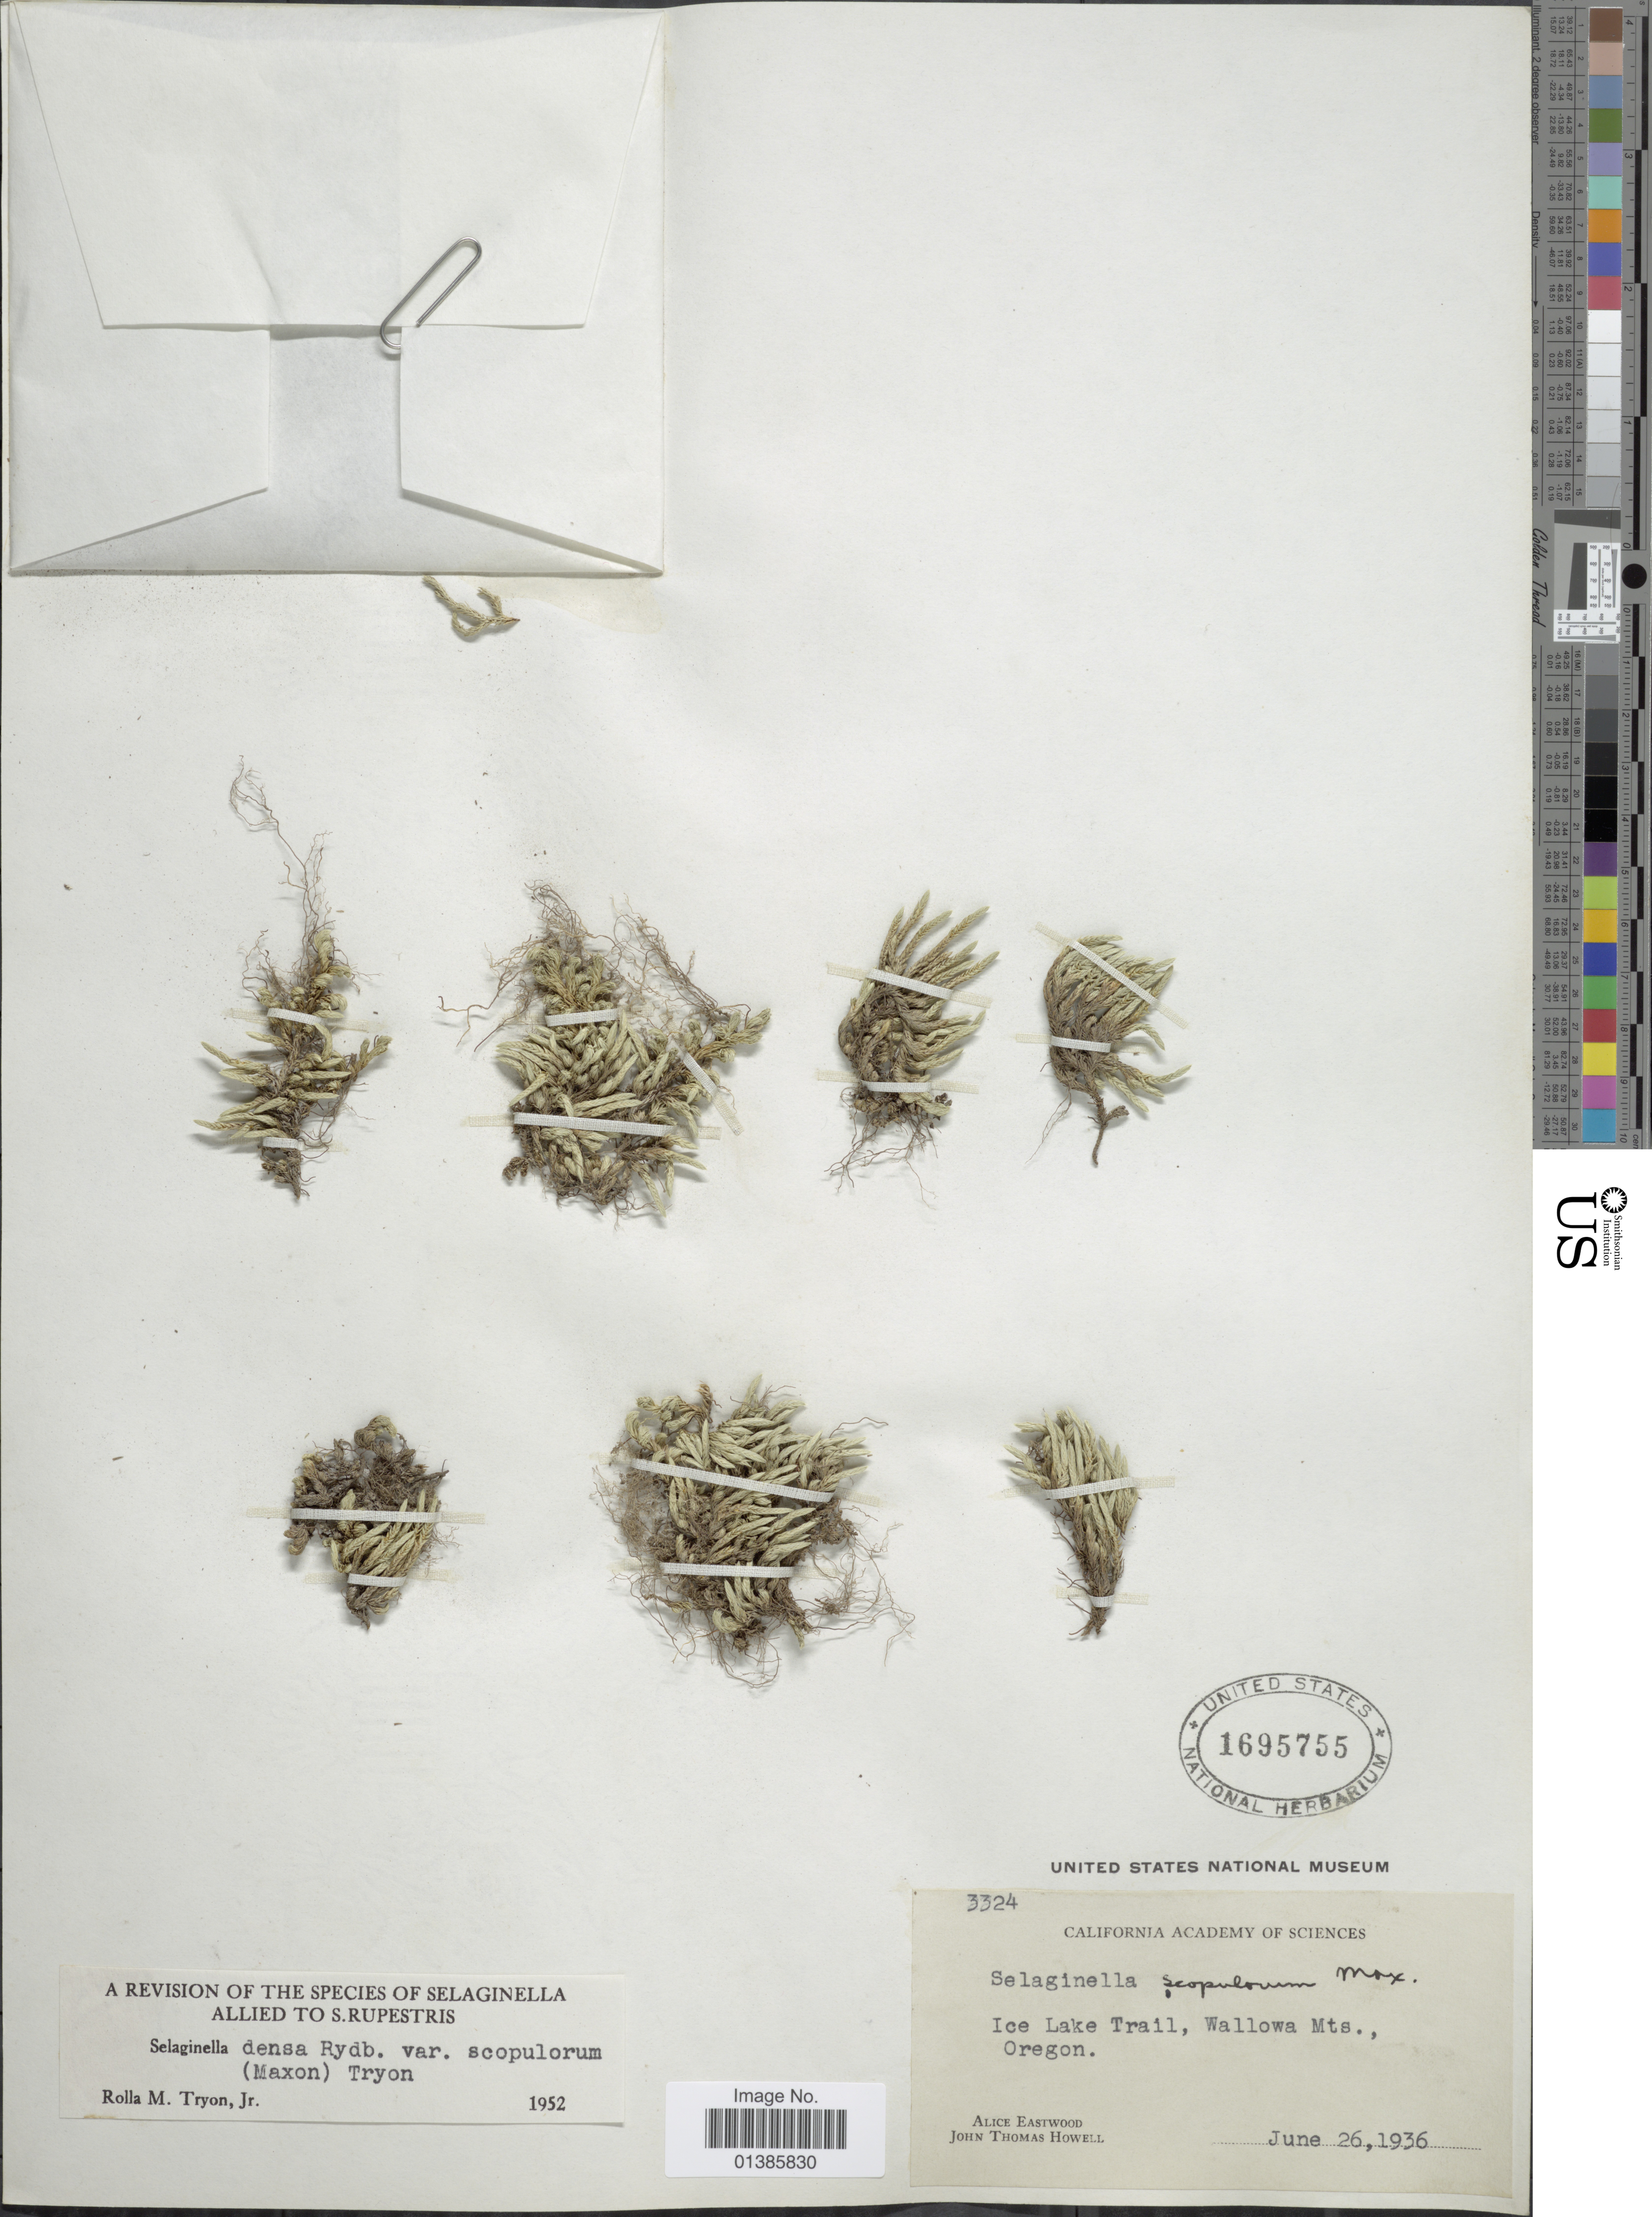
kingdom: Plantae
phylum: Tracheophyta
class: Lycopodiopsida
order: Selaginellales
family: Selaginellaceae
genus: Selaginella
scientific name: Selaginella densa var. scopulorum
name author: (Maxon) R.M. Tryon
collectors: A. Eastwood & J. T. Howell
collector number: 3324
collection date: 1936-06-26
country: United States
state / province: Oregon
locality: Ice Lake Trail, Wallowa Mts.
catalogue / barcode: US 1695755